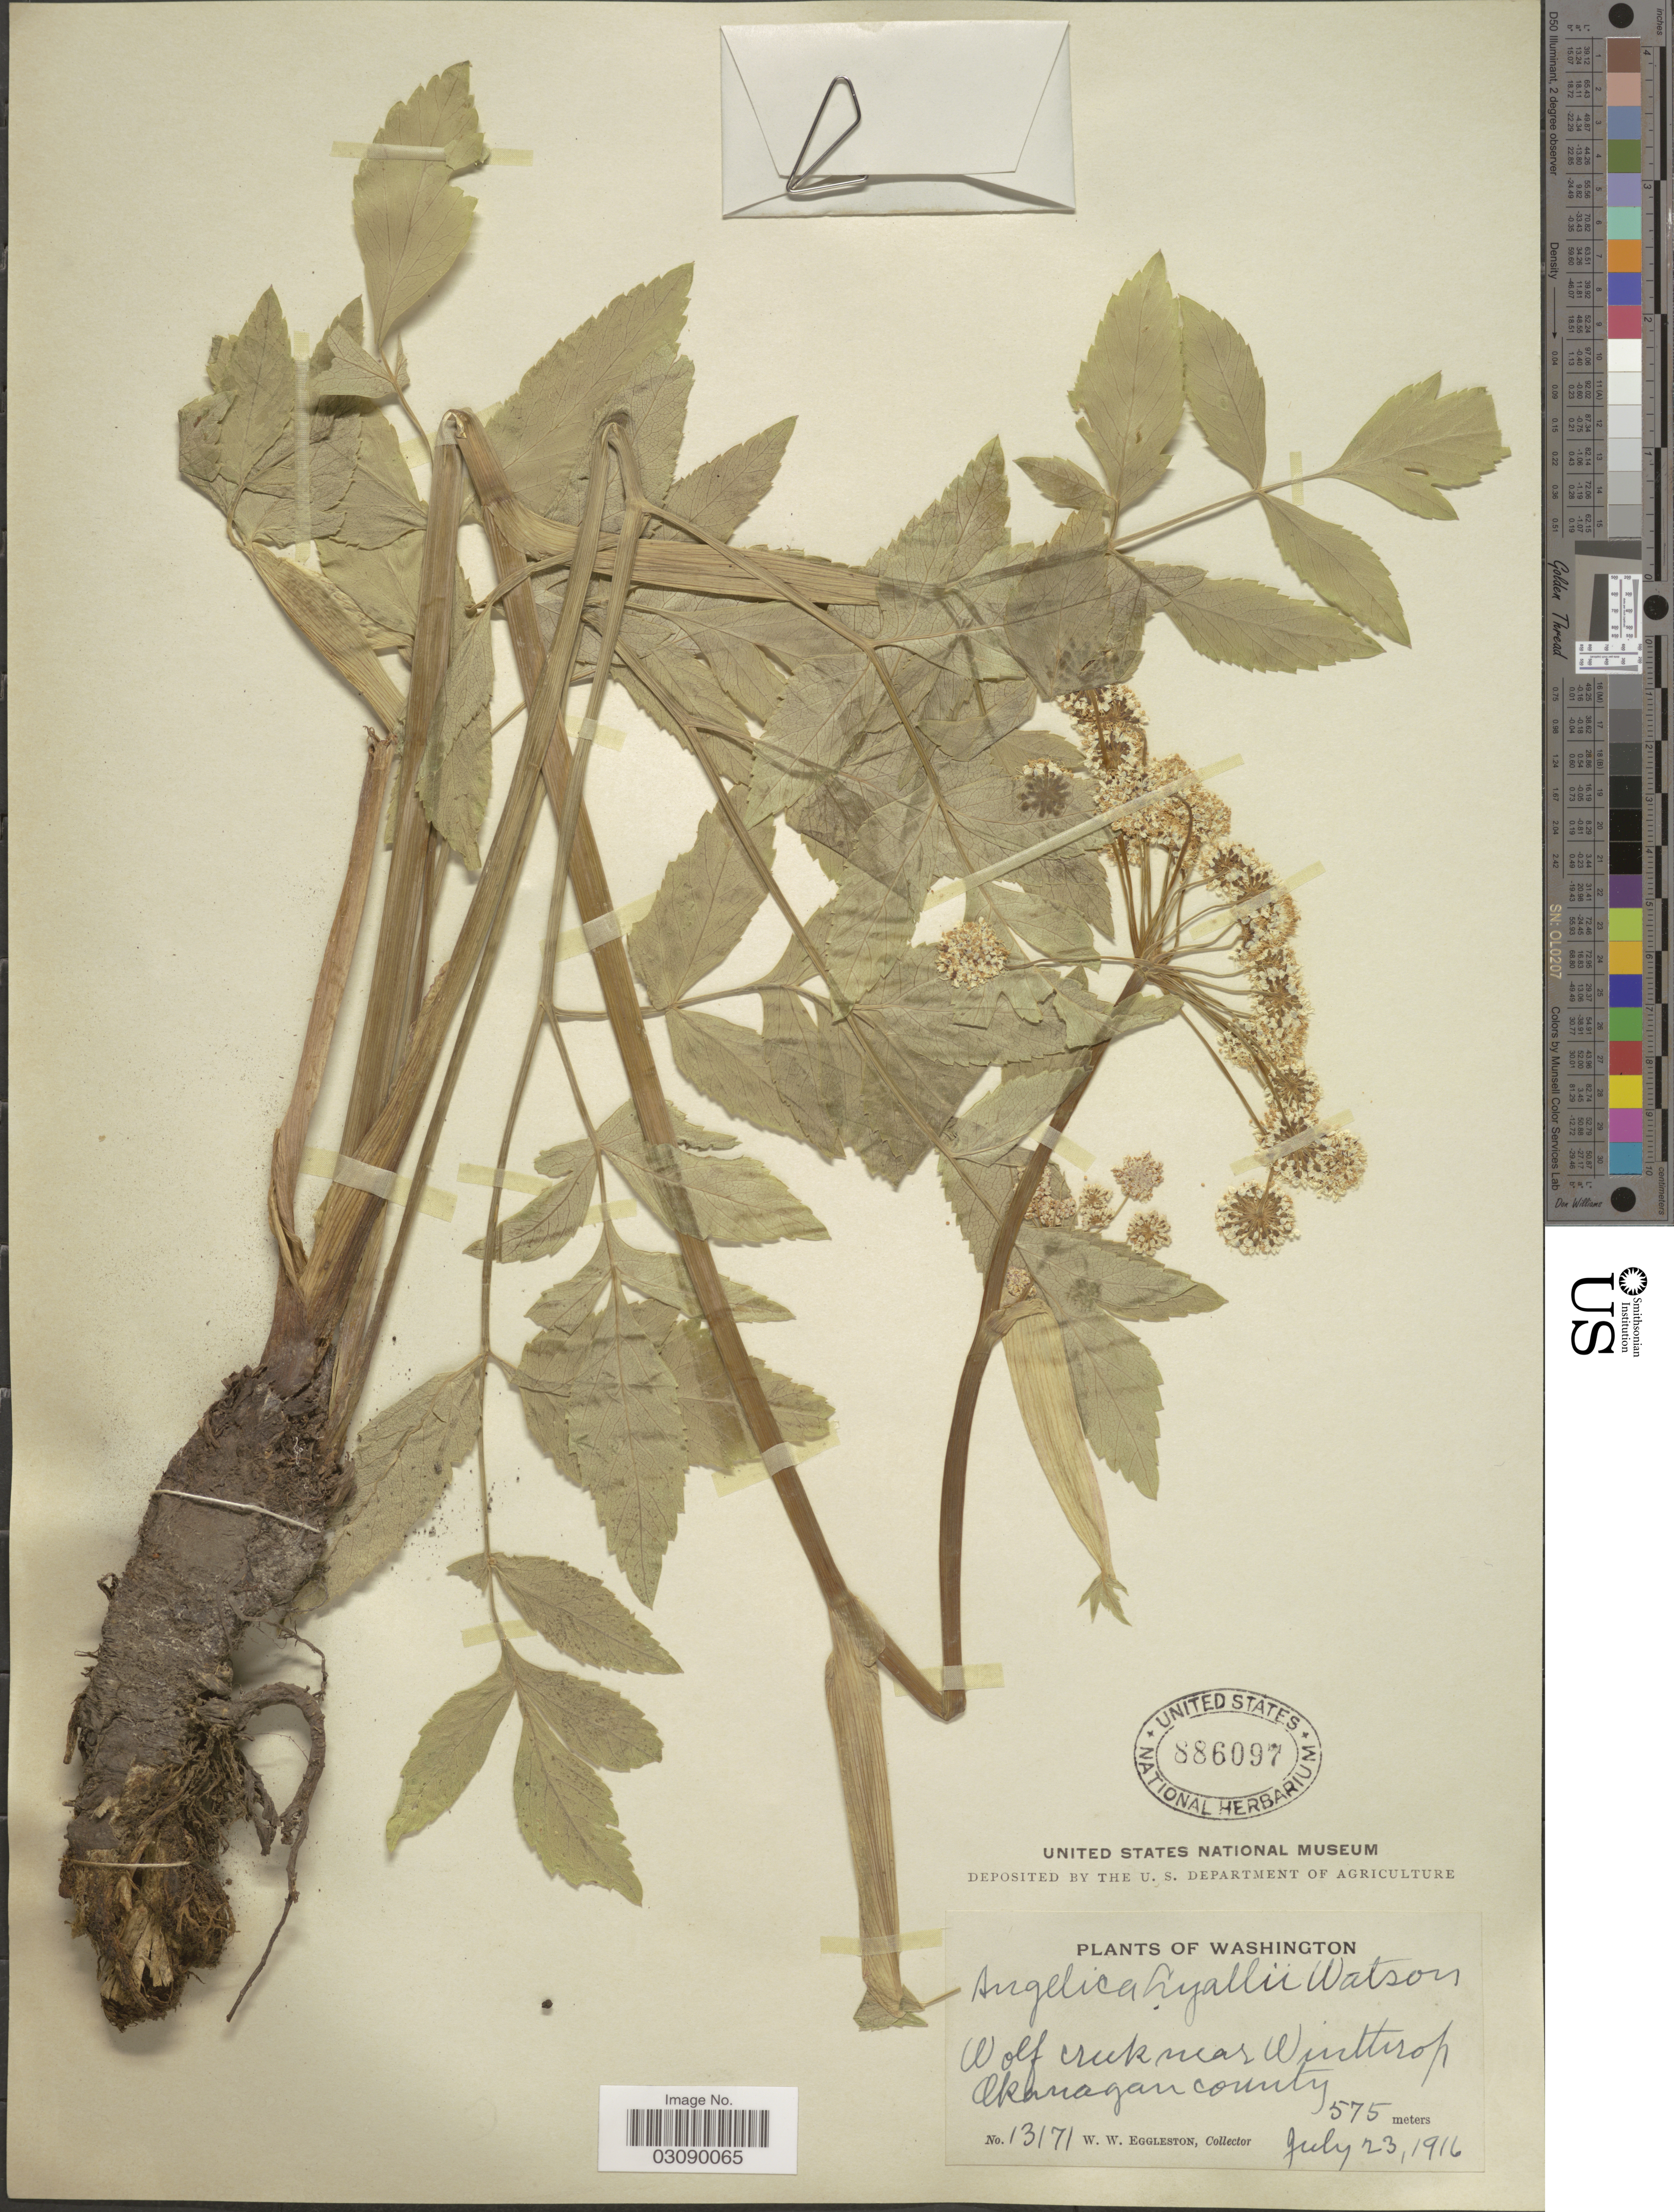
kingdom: Plantae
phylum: Tracheophyta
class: Magnoliopsida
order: Apiales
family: Apiaceae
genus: Angelica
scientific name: Angelica arguta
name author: Nutt.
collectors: W. W. Eggleston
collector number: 13171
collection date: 1916-07-23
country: United States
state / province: Washington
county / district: Okanogan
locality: Wolf creek, near Winthrop. Okanogan county.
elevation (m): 575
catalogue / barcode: US 886097